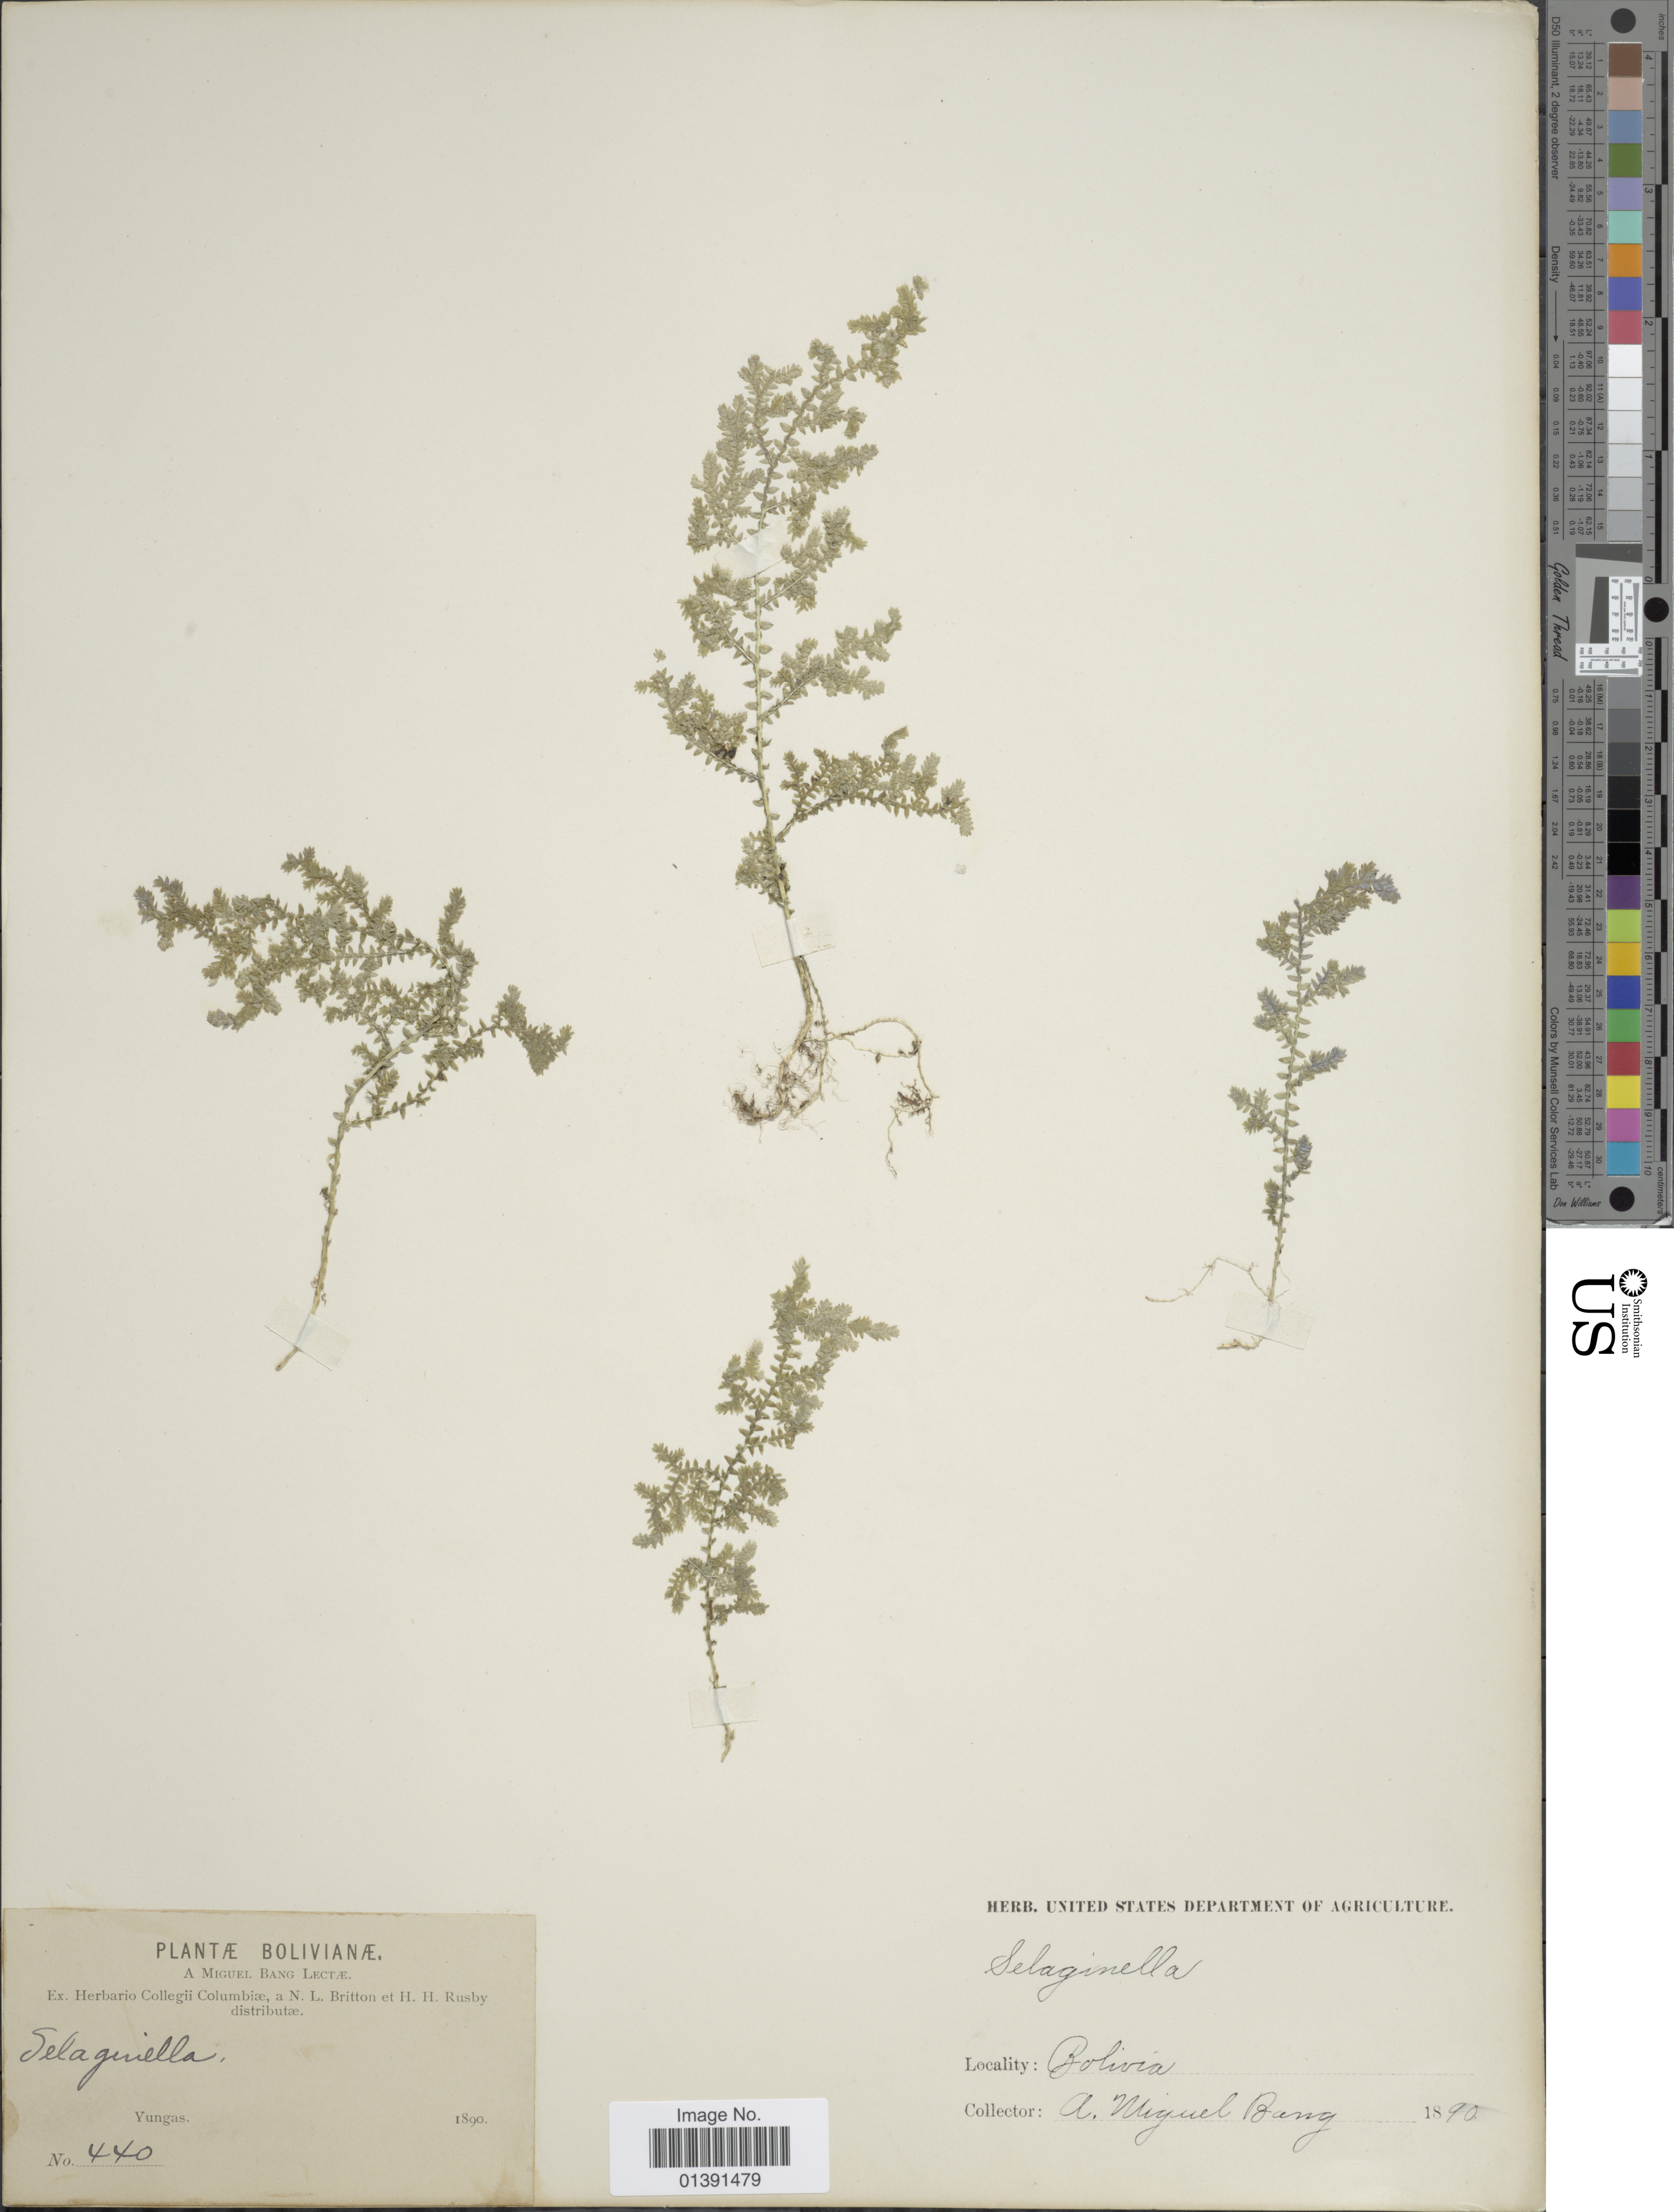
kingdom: Plantae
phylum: Tracheophyta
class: Lycopodiopsida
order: Selaginellales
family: Selaginellaceae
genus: Selaginella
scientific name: Selaginella novae-hollandiae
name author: (Sw.) Spring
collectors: M. Bang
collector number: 440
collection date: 1890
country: Bolivia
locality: Yungas